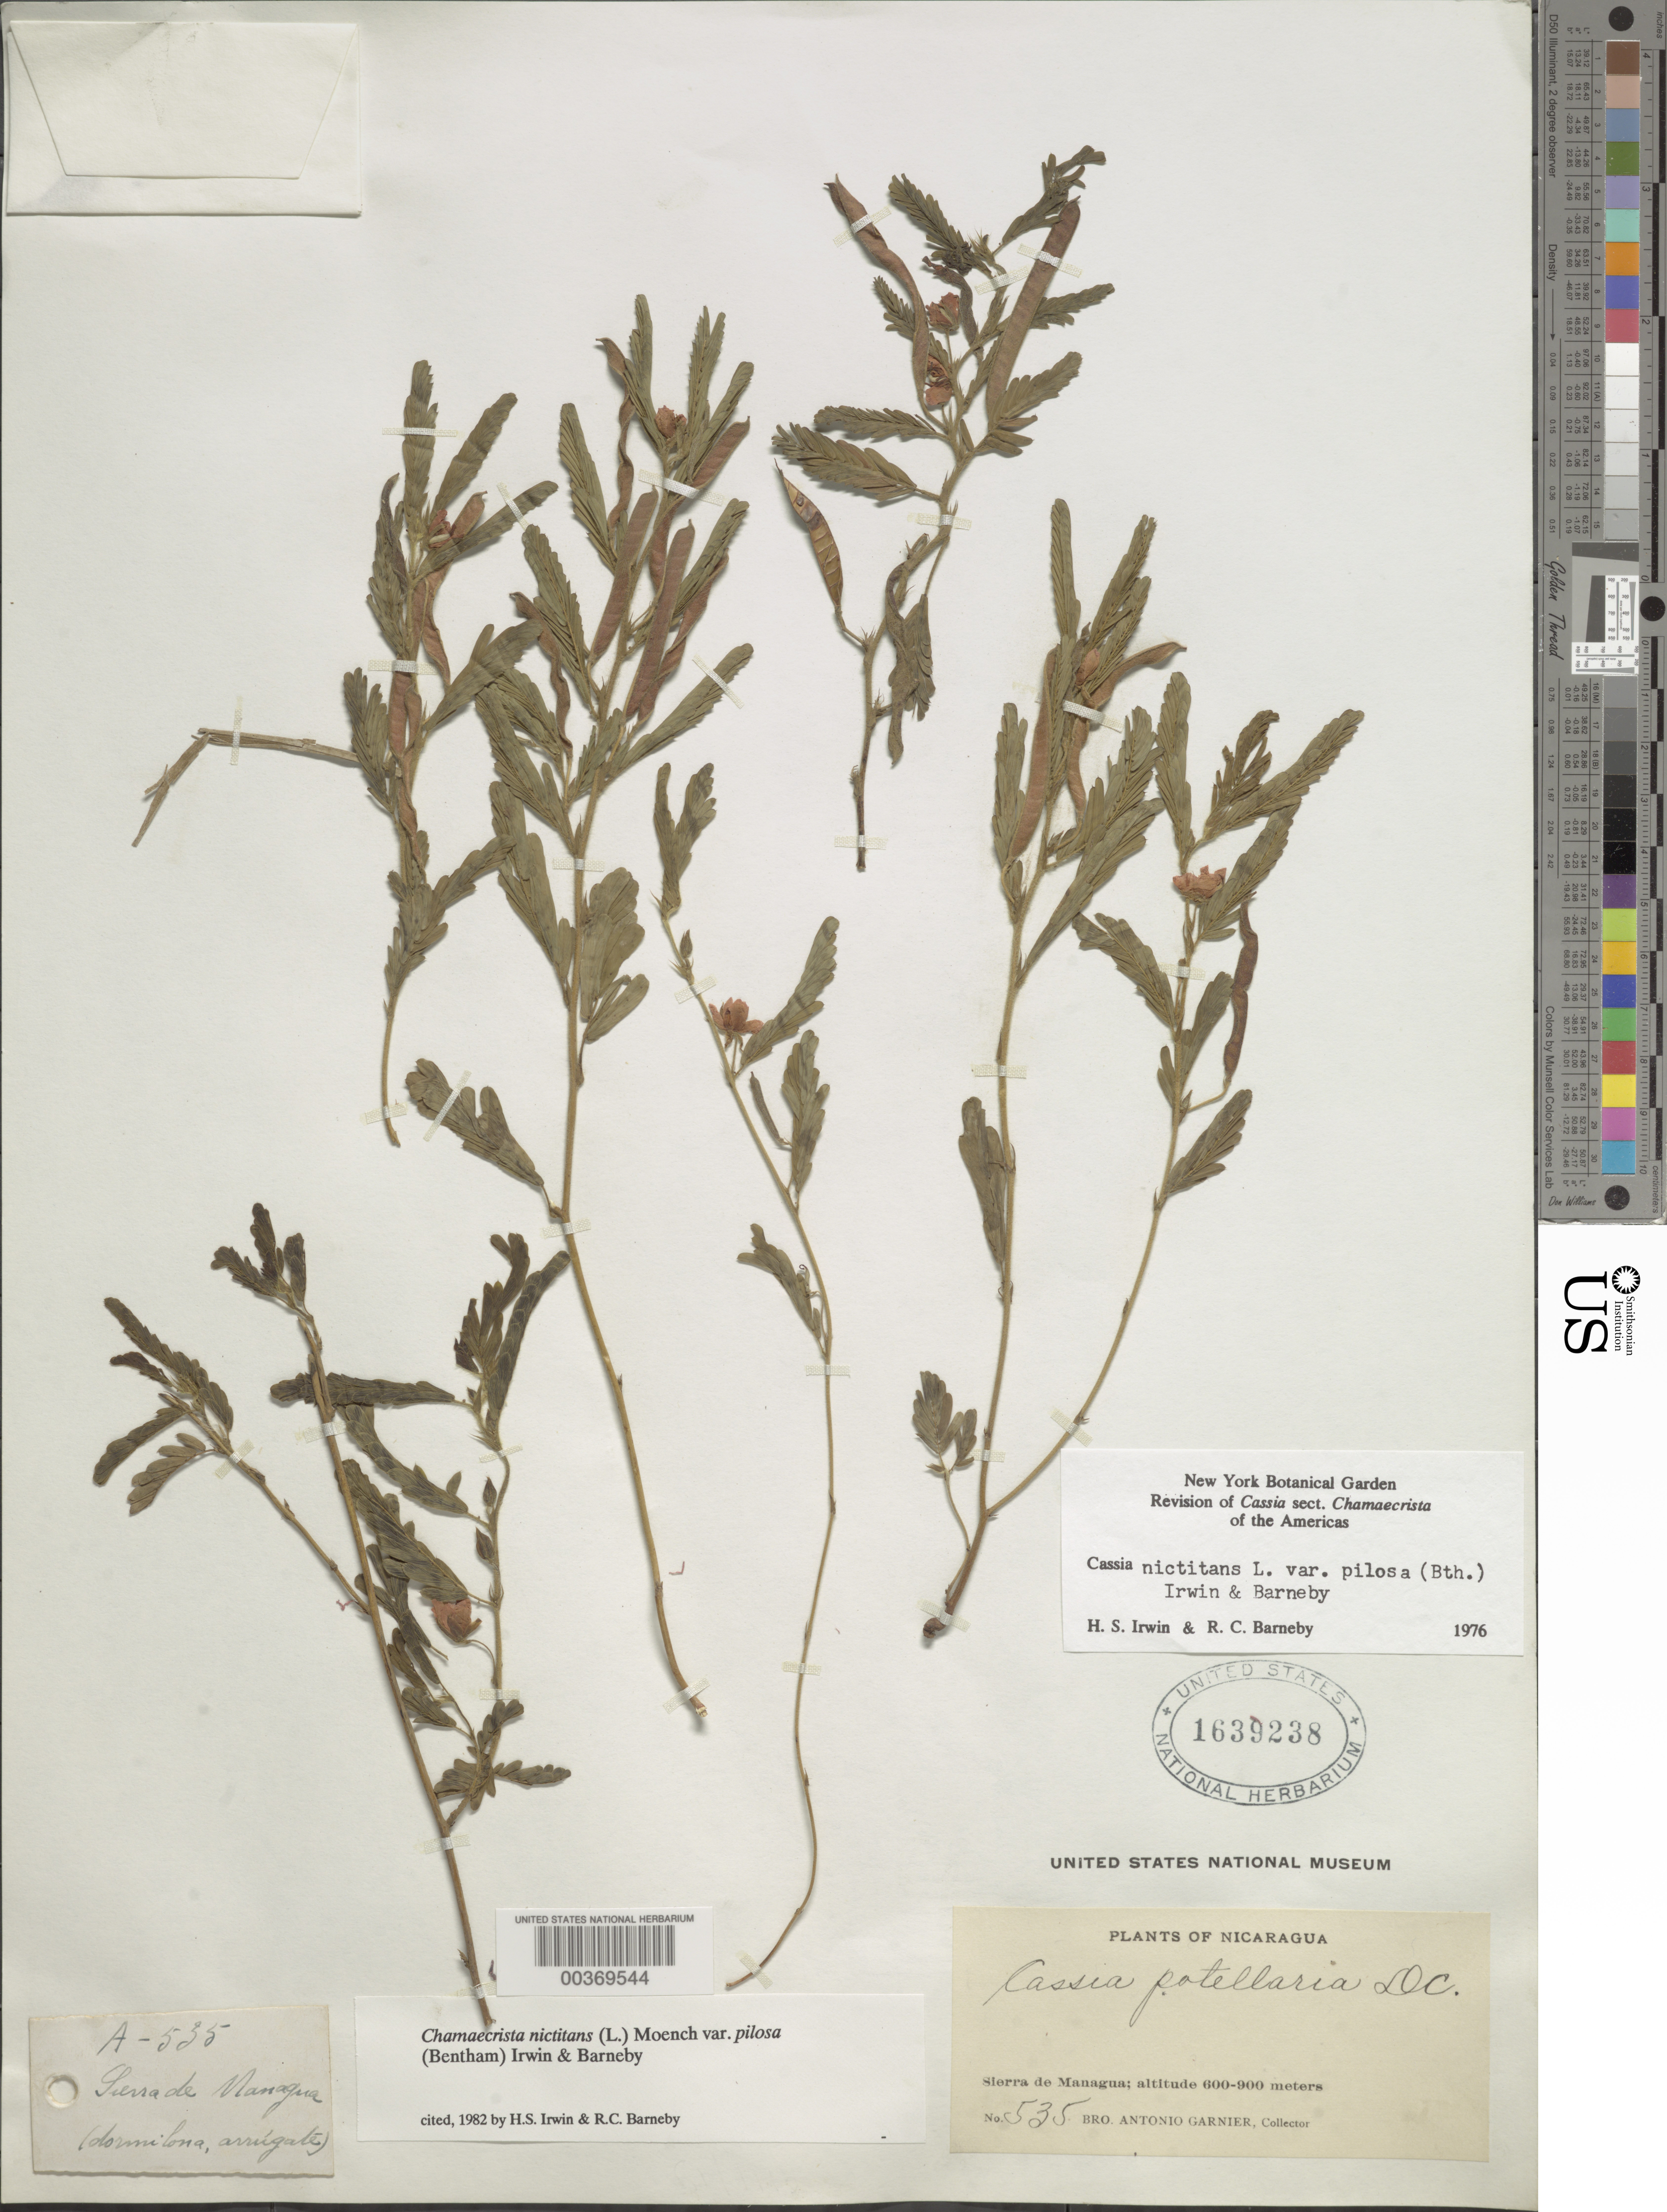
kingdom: Plantae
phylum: Tracheophyta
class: Magnoliopsida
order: Fabales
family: Fabaceae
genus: Chamaecrista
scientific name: Chamaecrista nictitans var. pilosa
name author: (Benth.) H.S. Irwin & Barneby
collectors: Bro. A. Garnier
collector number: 535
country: Nicaragua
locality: Sierra de managua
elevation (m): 600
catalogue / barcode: US 1639238